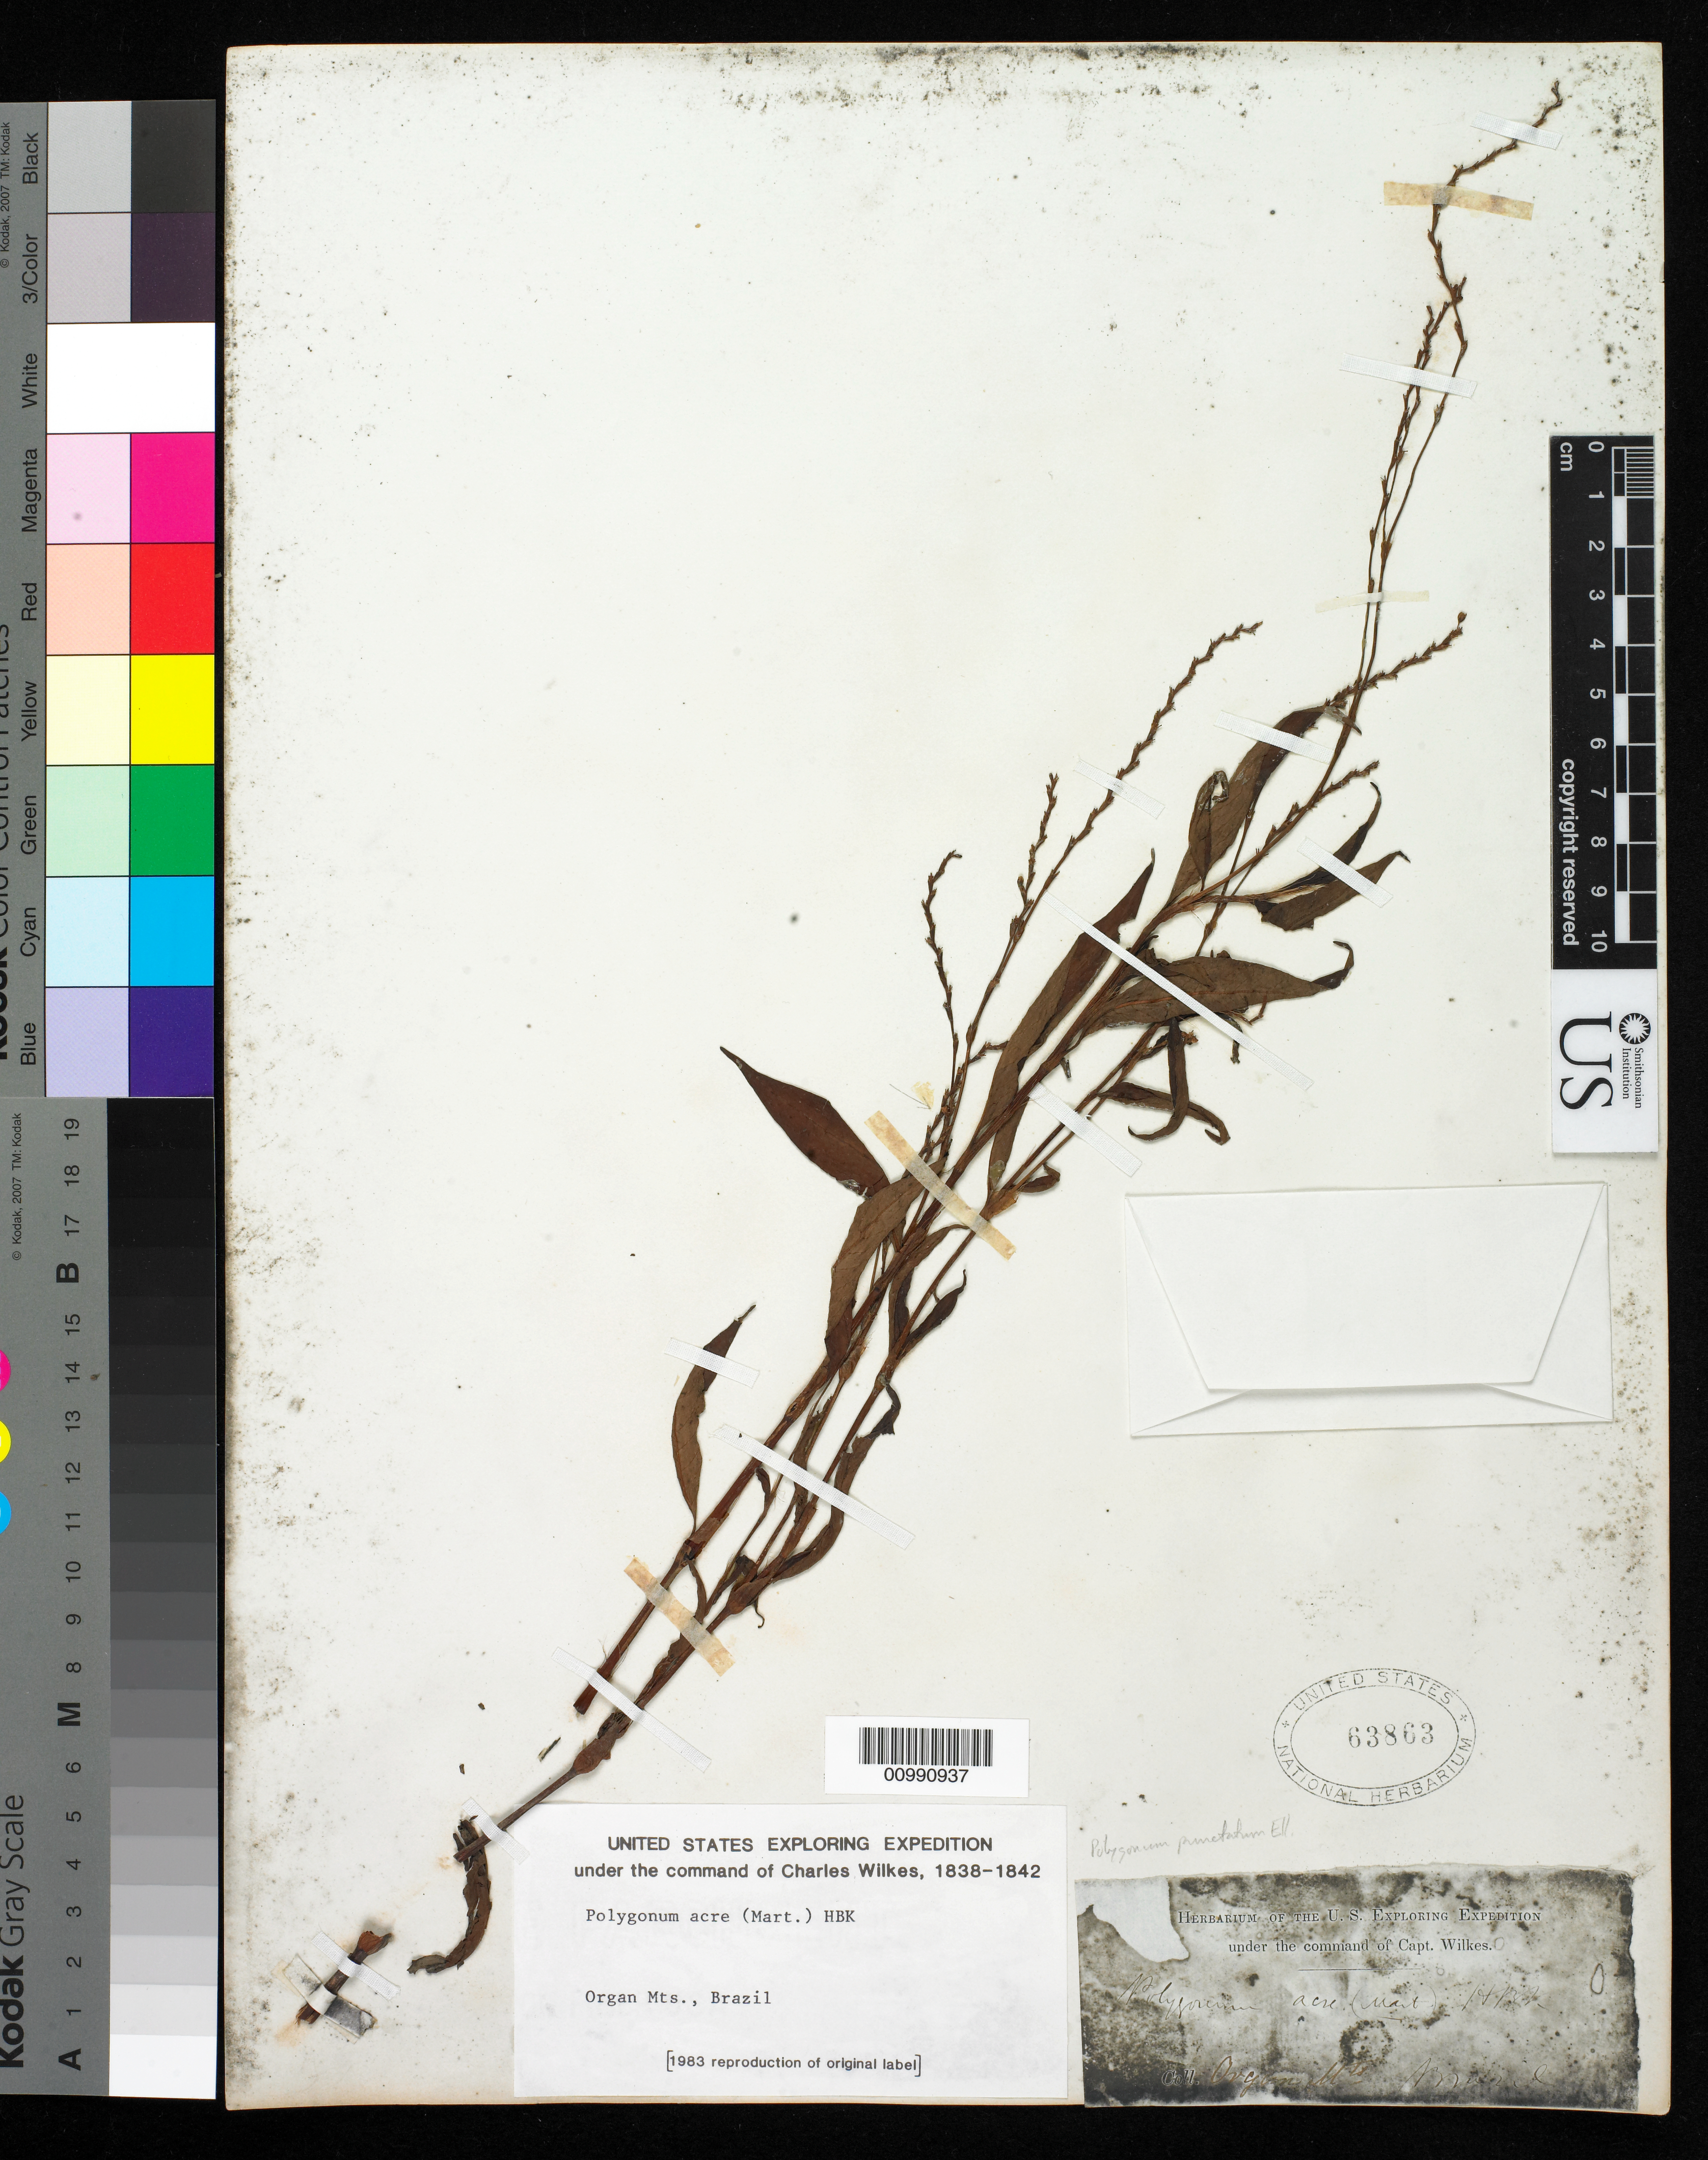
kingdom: Plantae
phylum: Tracheophyta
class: Magnoliopsida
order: Caryophyllales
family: Polygonaceae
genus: Polygonum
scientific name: Polygonum punctatum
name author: Elliott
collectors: Wilkes Explor. Exped.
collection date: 1838/1842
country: Brazil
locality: Organ Mts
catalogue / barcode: US 63863